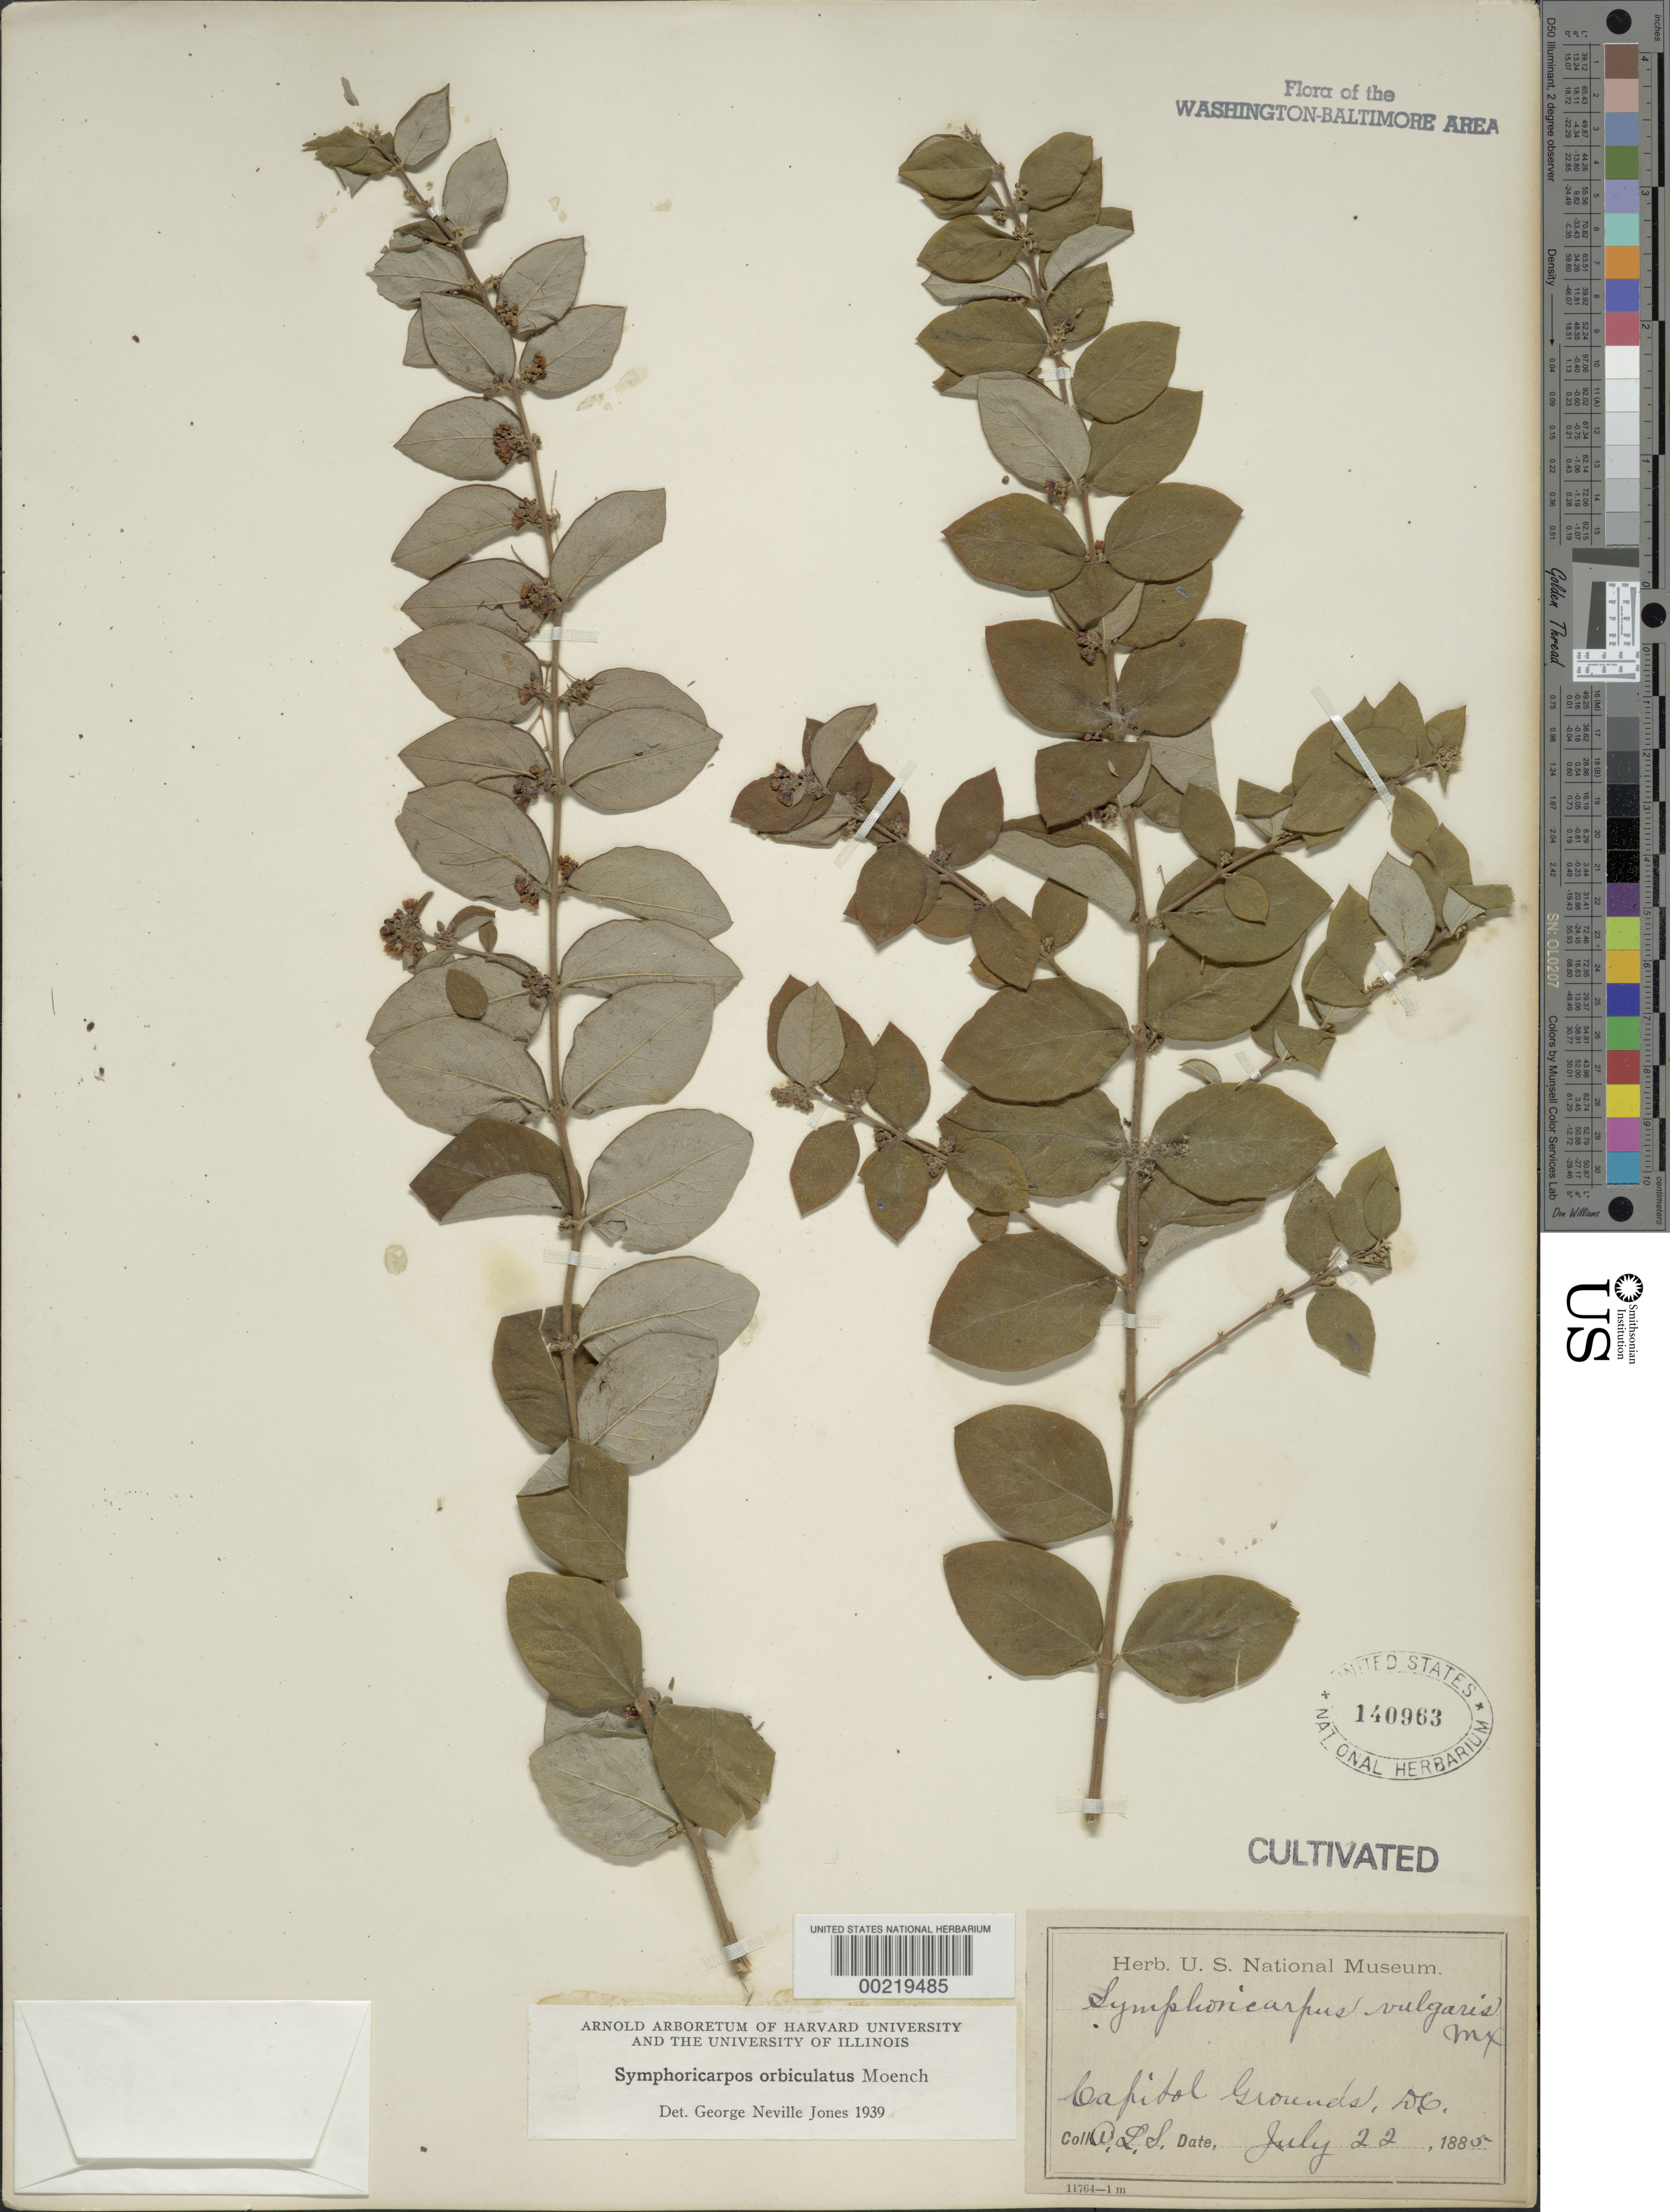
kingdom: Plantae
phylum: Tracheophyta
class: Magnoliopsida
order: Dipsacales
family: Caprifoliaceae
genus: Symphoricarpos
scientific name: Symphoricarpos orbiculatus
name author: Moench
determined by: Jones, G. N.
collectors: A. L. Schott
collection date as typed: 22 Jul 1885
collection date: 1885-07-22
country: United States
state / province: District of Columbia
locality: Capitol grounds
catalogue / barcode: US 140963